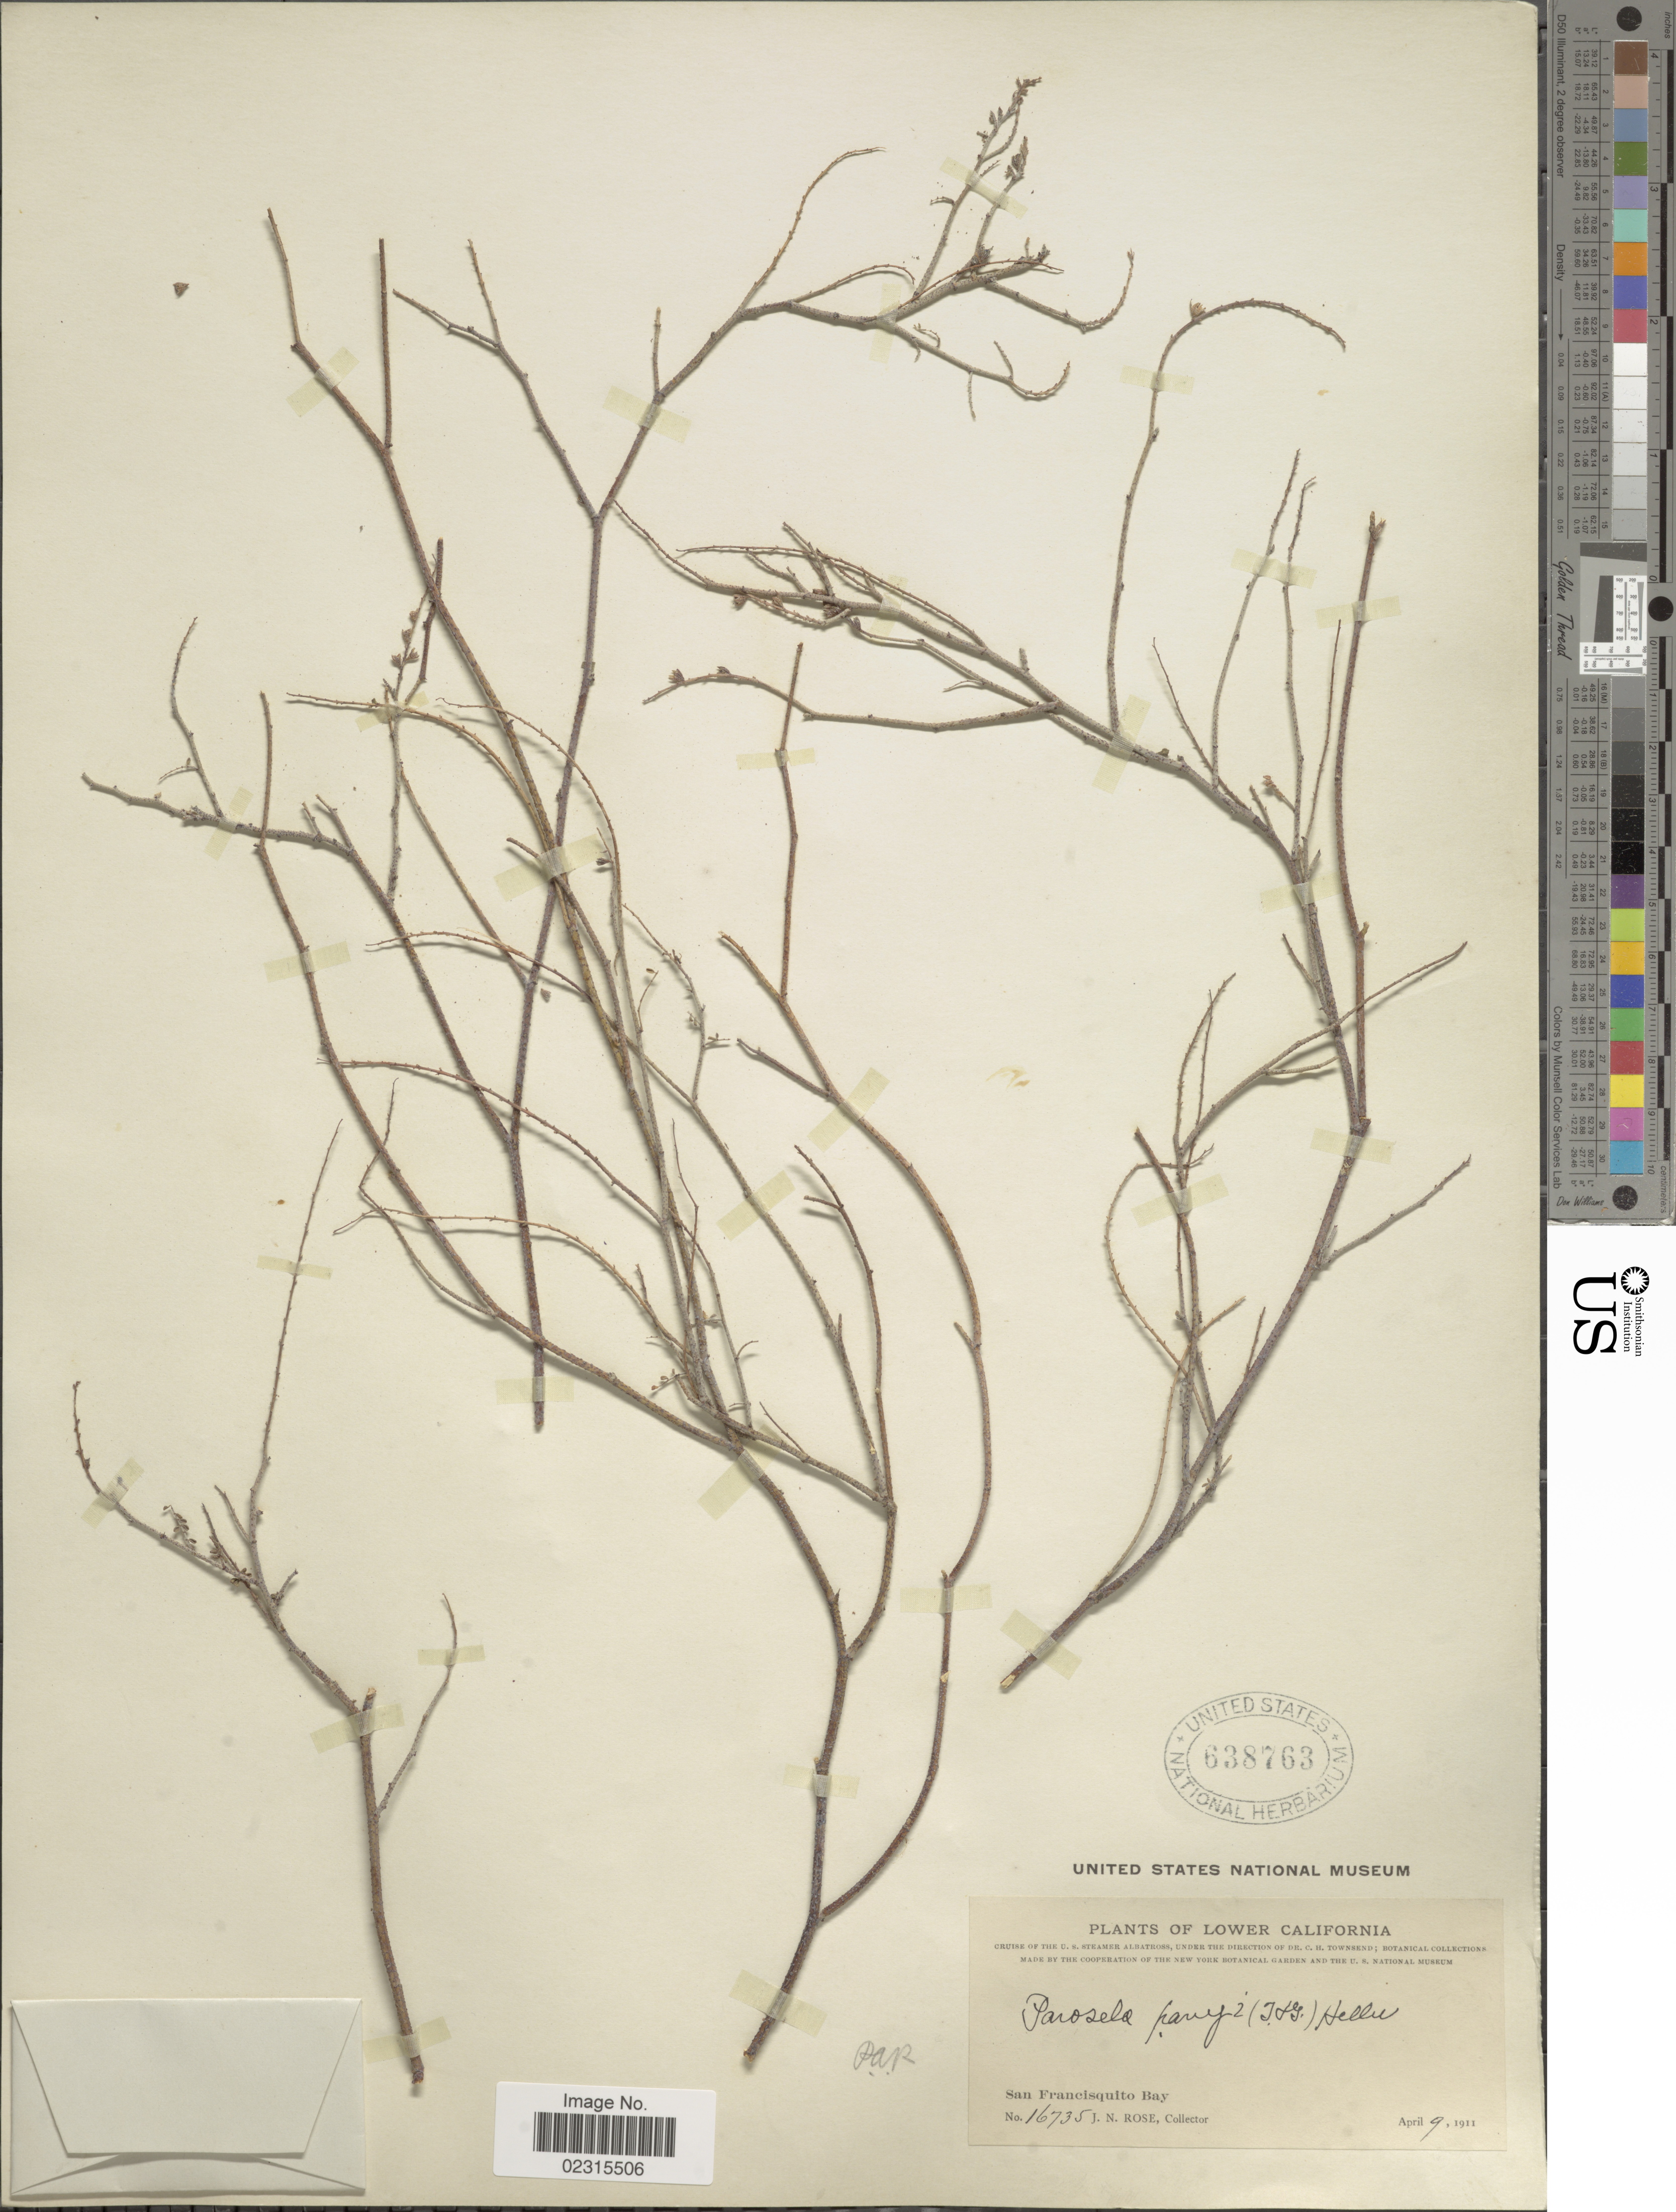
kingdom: Plantae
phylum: Tracheophyta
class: Magnoliopsida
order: Fabales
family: Fabaceae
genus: Marina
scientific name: Marina parryi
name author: (Torr. & A. Gray) Barneby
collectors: J. N. Rose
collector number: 16735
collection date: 1911-04-09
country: Mexico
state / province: Baja California Norte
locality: San Francisquito Bay, Lower California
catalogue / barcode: US 638763